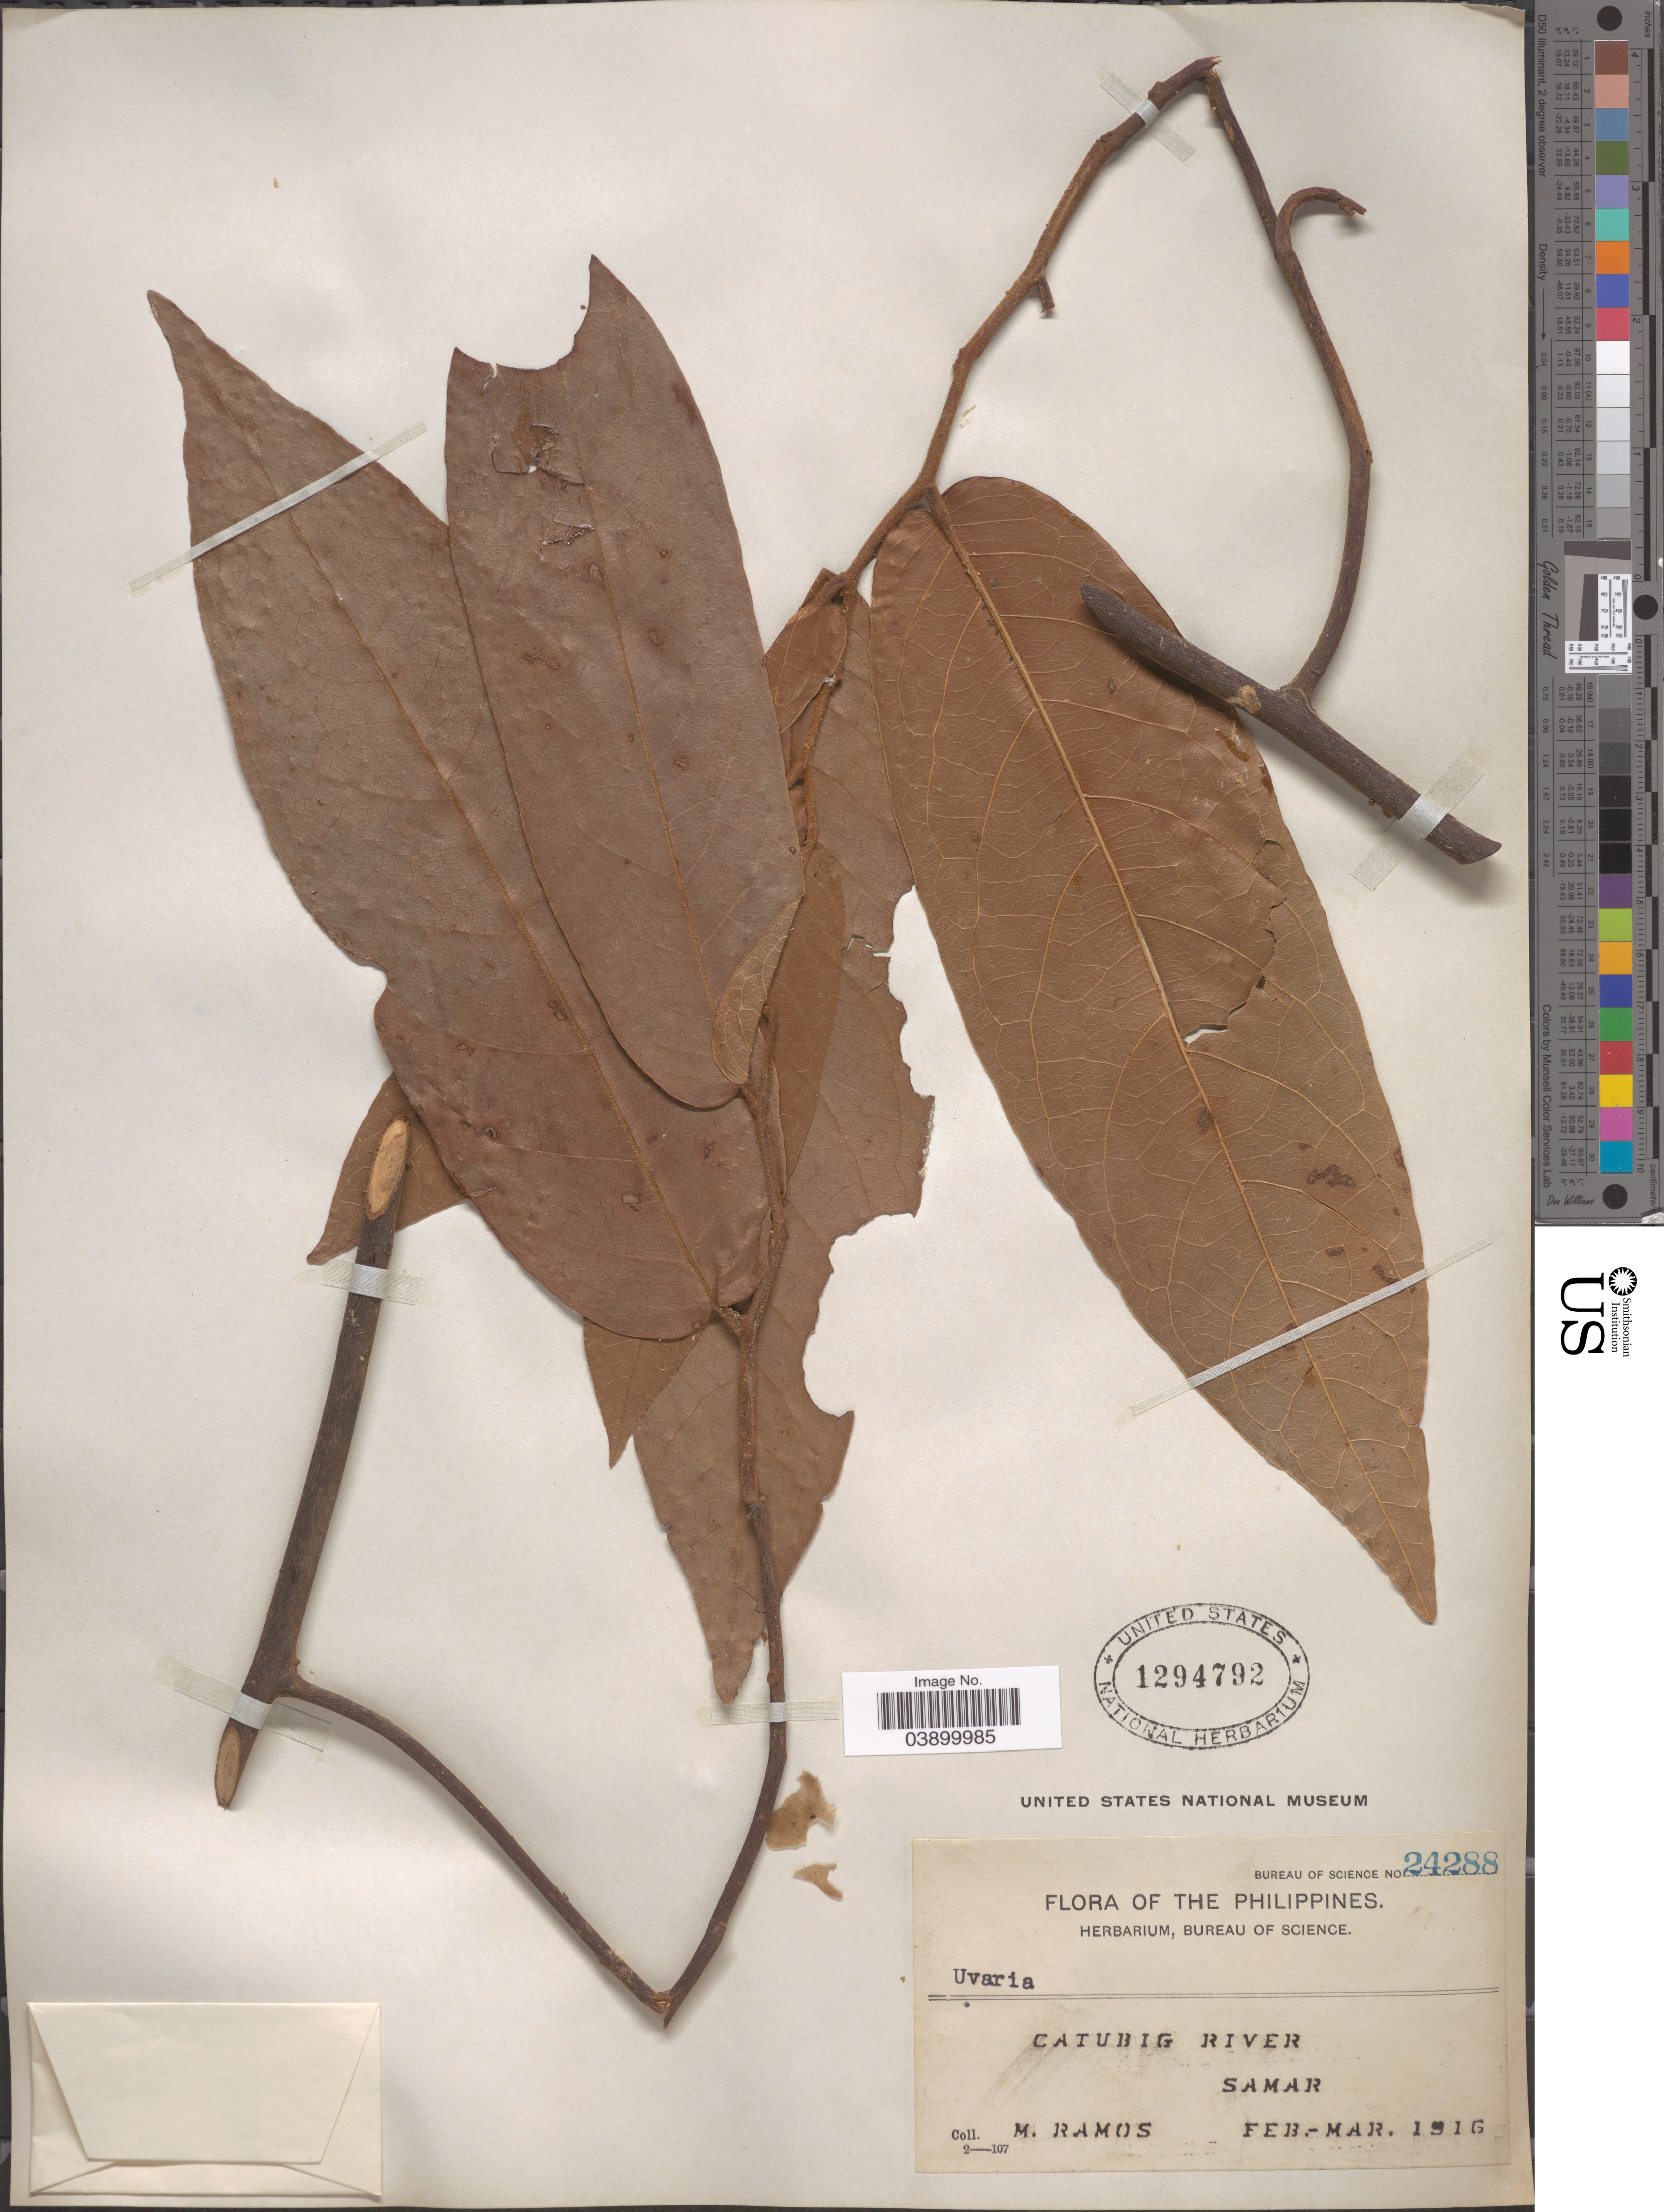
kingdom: Plantae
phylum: Tracheophyta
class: Magnoliopsida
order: Magnoliales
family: Annonaceae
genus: Uvaria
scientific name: Uvaria sp.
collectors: M. Ramos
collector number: Bureau of Science 24288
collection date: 1916-02/1916-03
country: Philippines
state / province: Eastern Visayas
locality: Catubig River. Samar.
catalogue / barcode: US 1294792